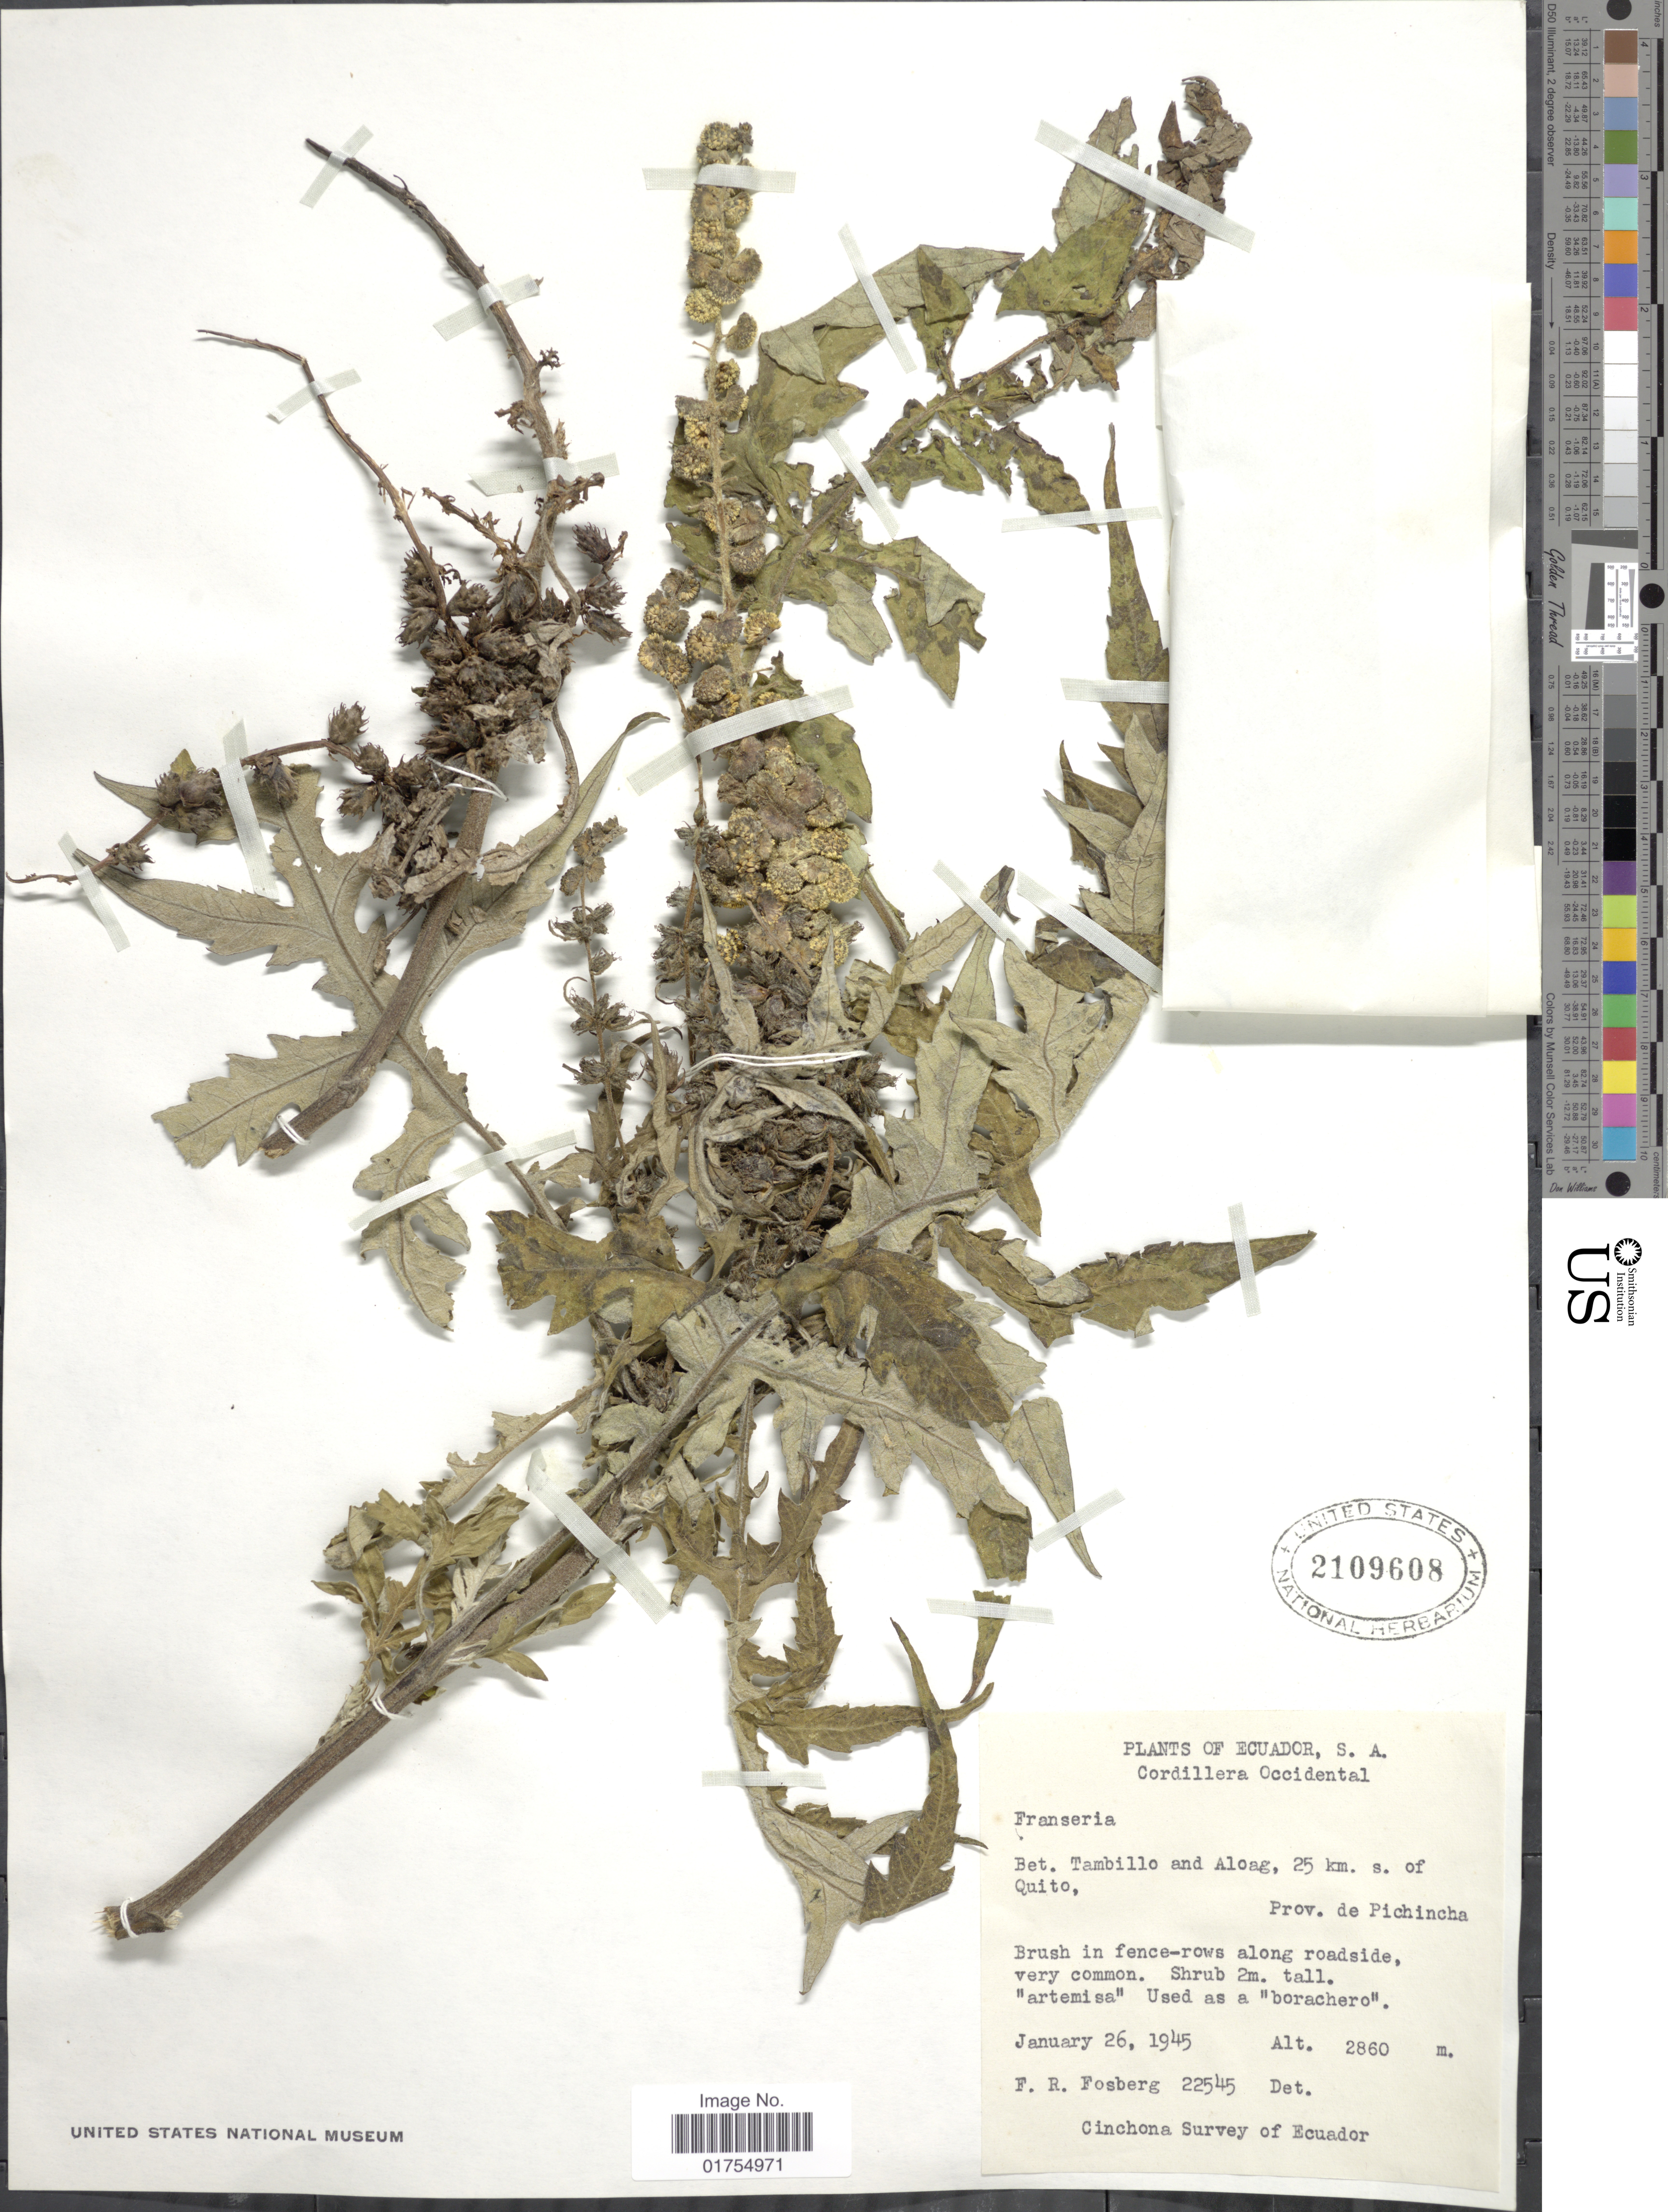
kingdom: Plantae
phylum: Tracheophyta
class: Magnoliopsida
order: Asterales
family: Asteraceae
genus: Franseria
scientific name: Franseria artemisioides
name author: Willd.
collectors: F. R. Fosberg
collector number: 22545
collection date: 1945-01-26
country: Ecuador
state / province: Pichincha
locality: Bet. Tambillo and Aloag, 25 km. s. of Quito. Cordillera Occidental.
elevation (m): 2860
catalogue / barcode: US 2109608